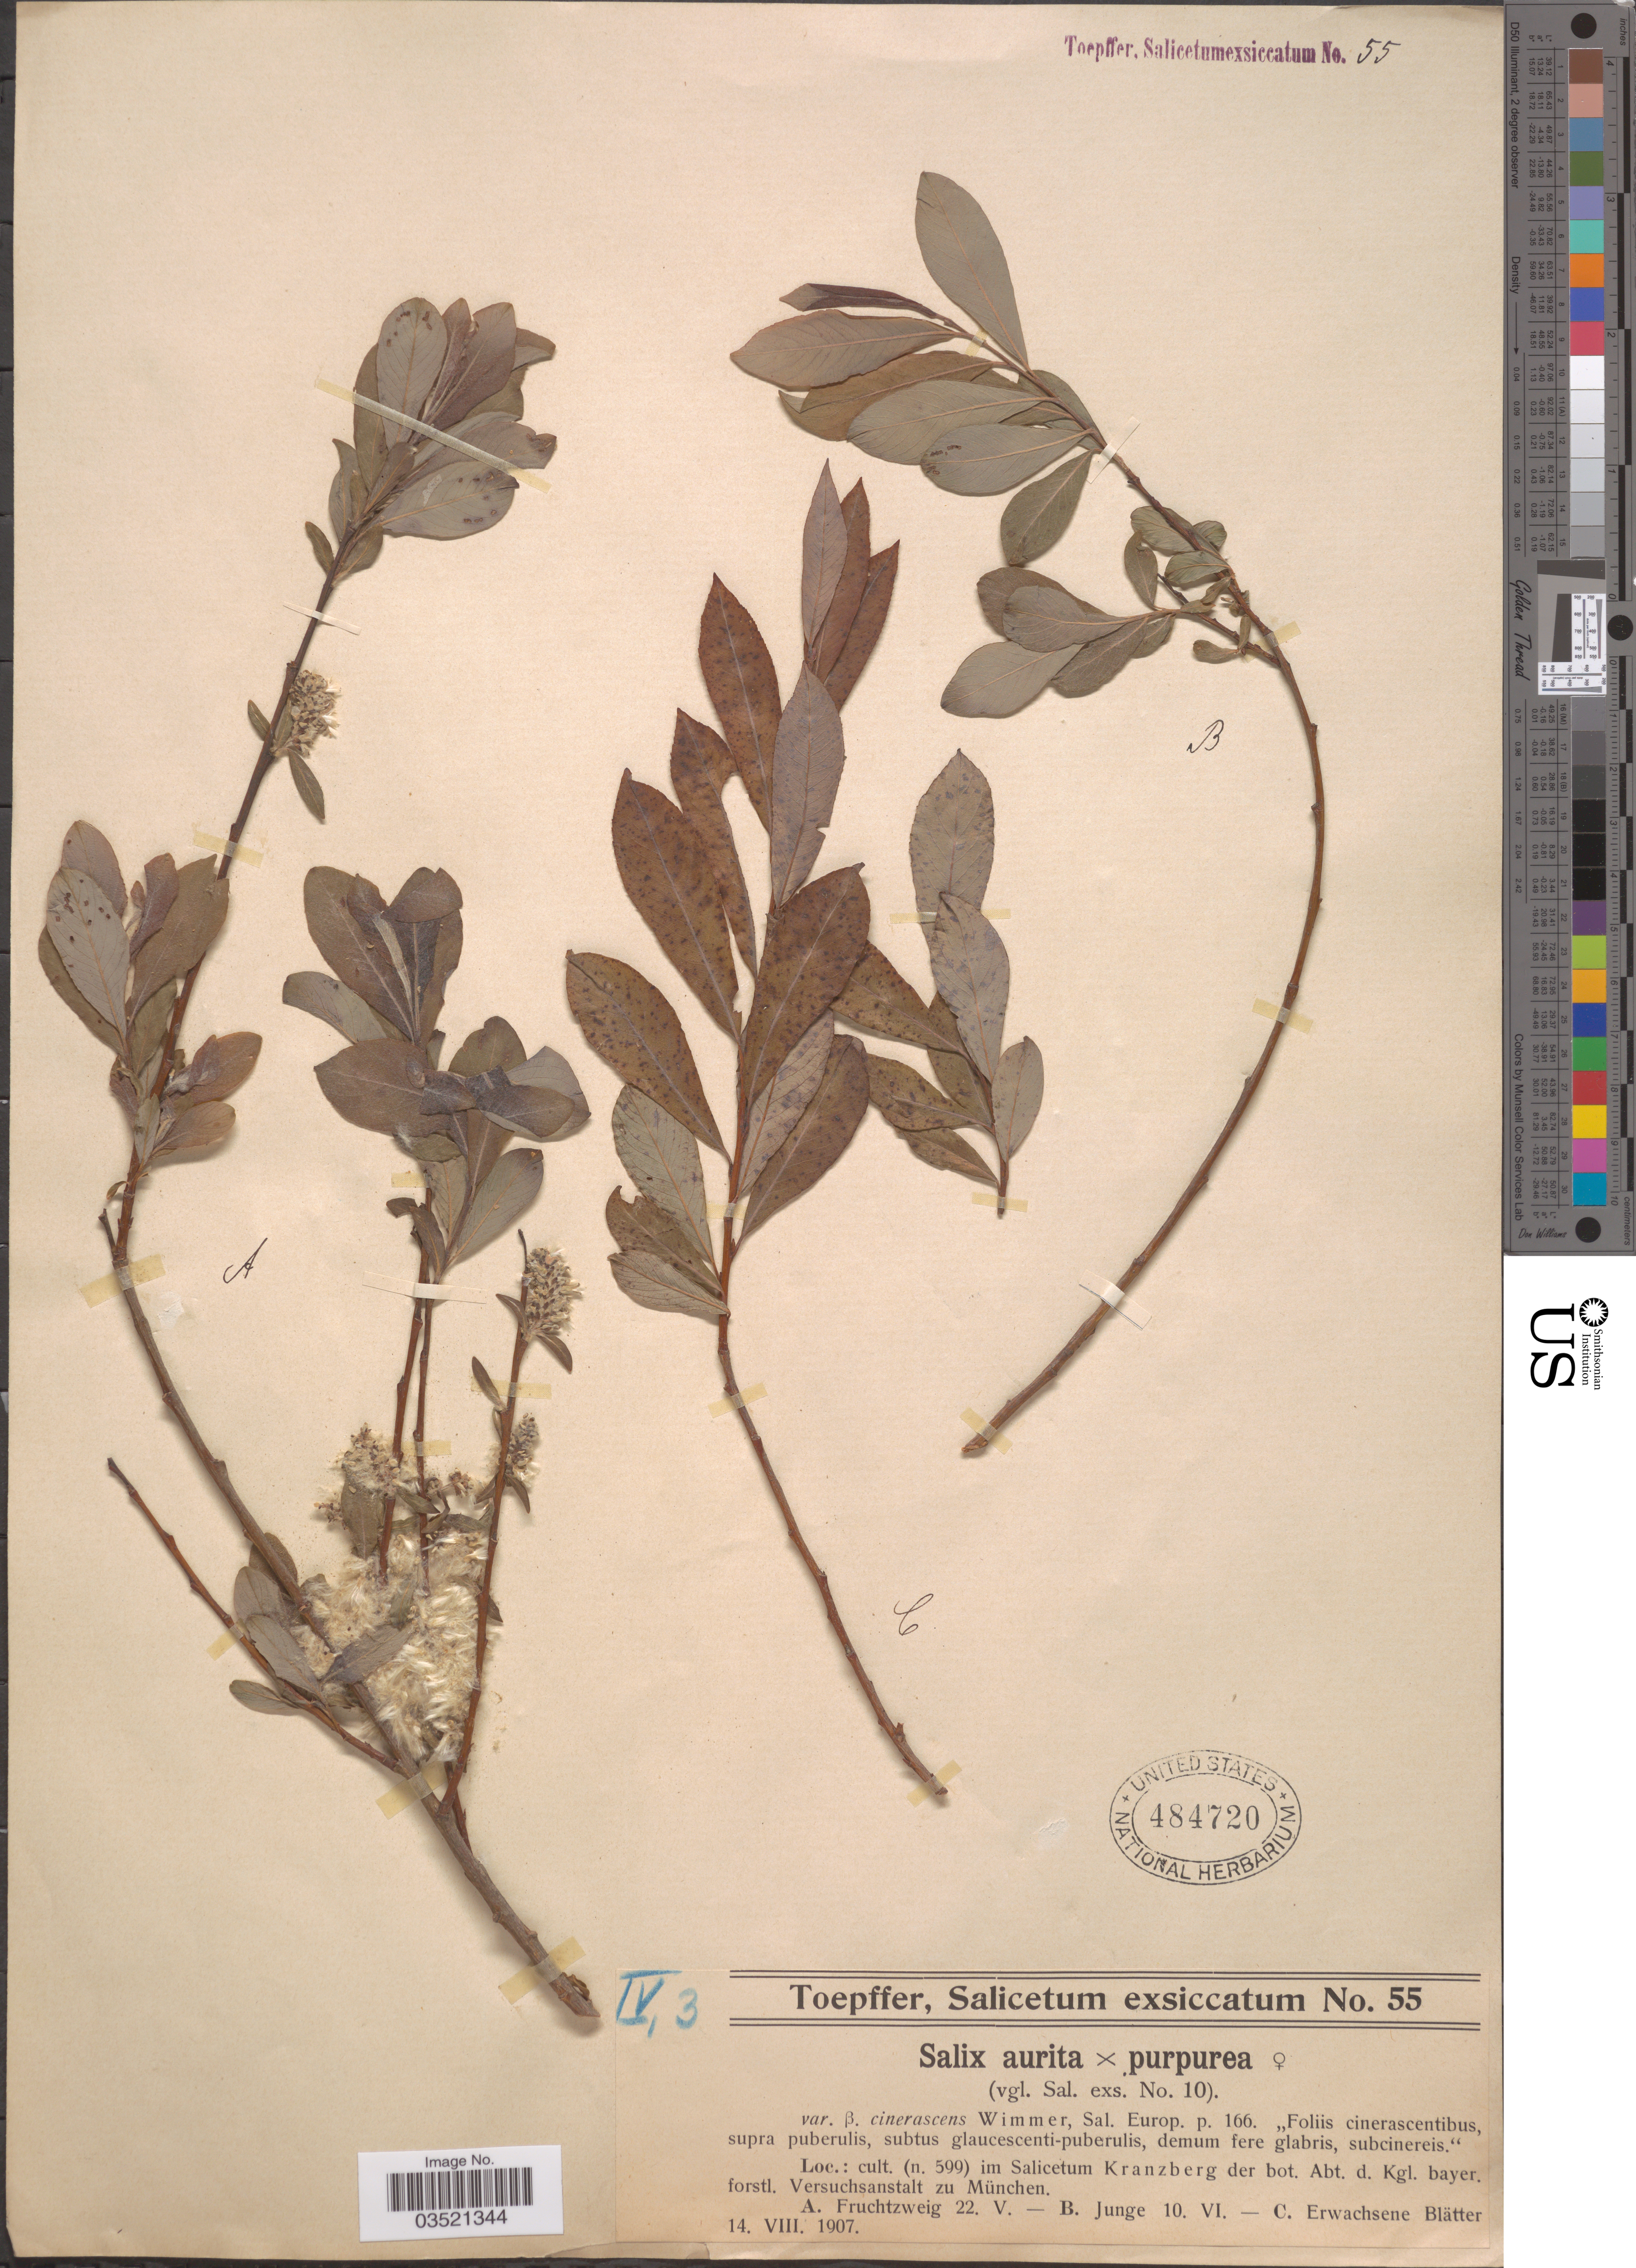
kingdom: Plantae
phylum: Tracheophyta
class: Magnoliopsida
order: Malpighiales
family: Salicaceae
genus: Salix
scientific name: Salix aurita x S. purpurea L.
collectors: A. Toepffer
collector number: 55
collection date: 1907-05-22/1907-08-14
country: Germany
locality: Cult. (n. 599) im Salicetum Kranzberg der bot. Abt. d. Kgl. bayer. forstl. Versuchsanstalt zu München.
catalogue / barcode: US 484720